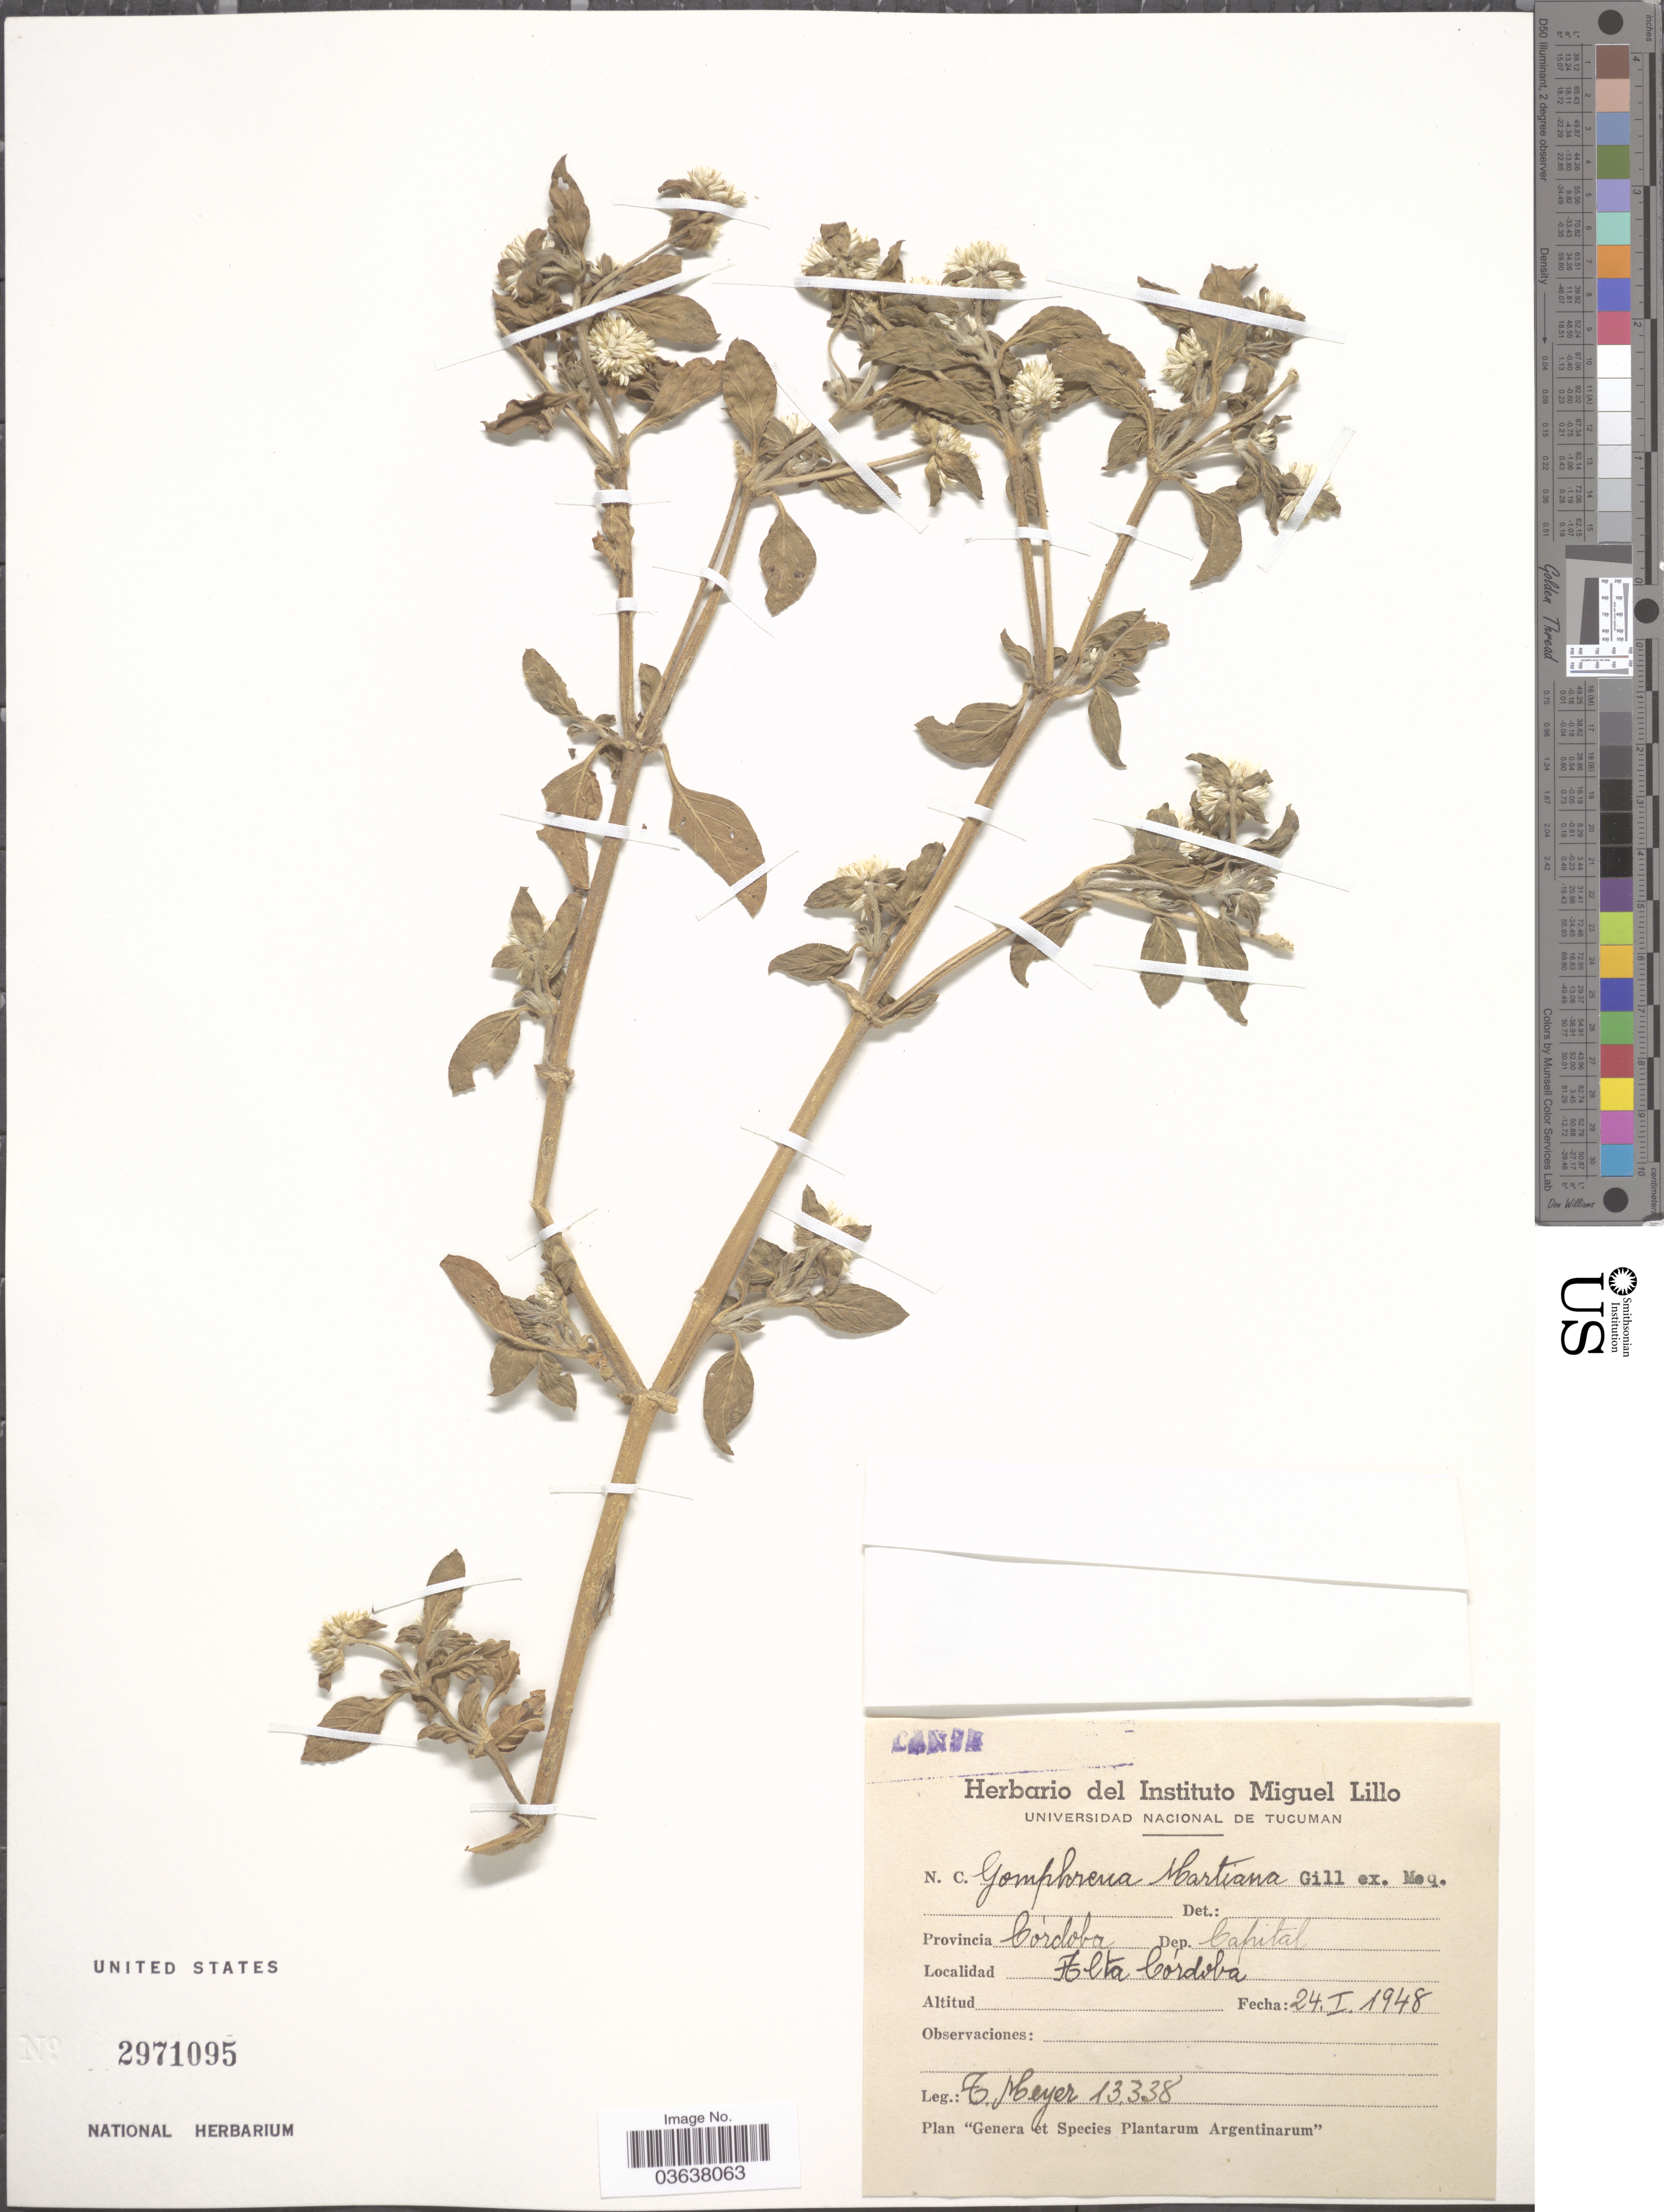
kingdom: Plantae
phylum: Tracheophyta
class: Magnoliopsida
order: Caryophyllales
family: Amaranthaceae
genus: Gomphrena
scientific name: Gomphrena martiana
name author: Gillies ex Moq.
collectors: T. Meyer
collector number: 13338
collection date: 1948-01-24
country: Argentina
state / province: Cordoba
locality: Dep. Capital, Alta Córdoba.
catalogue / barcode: US 2971095